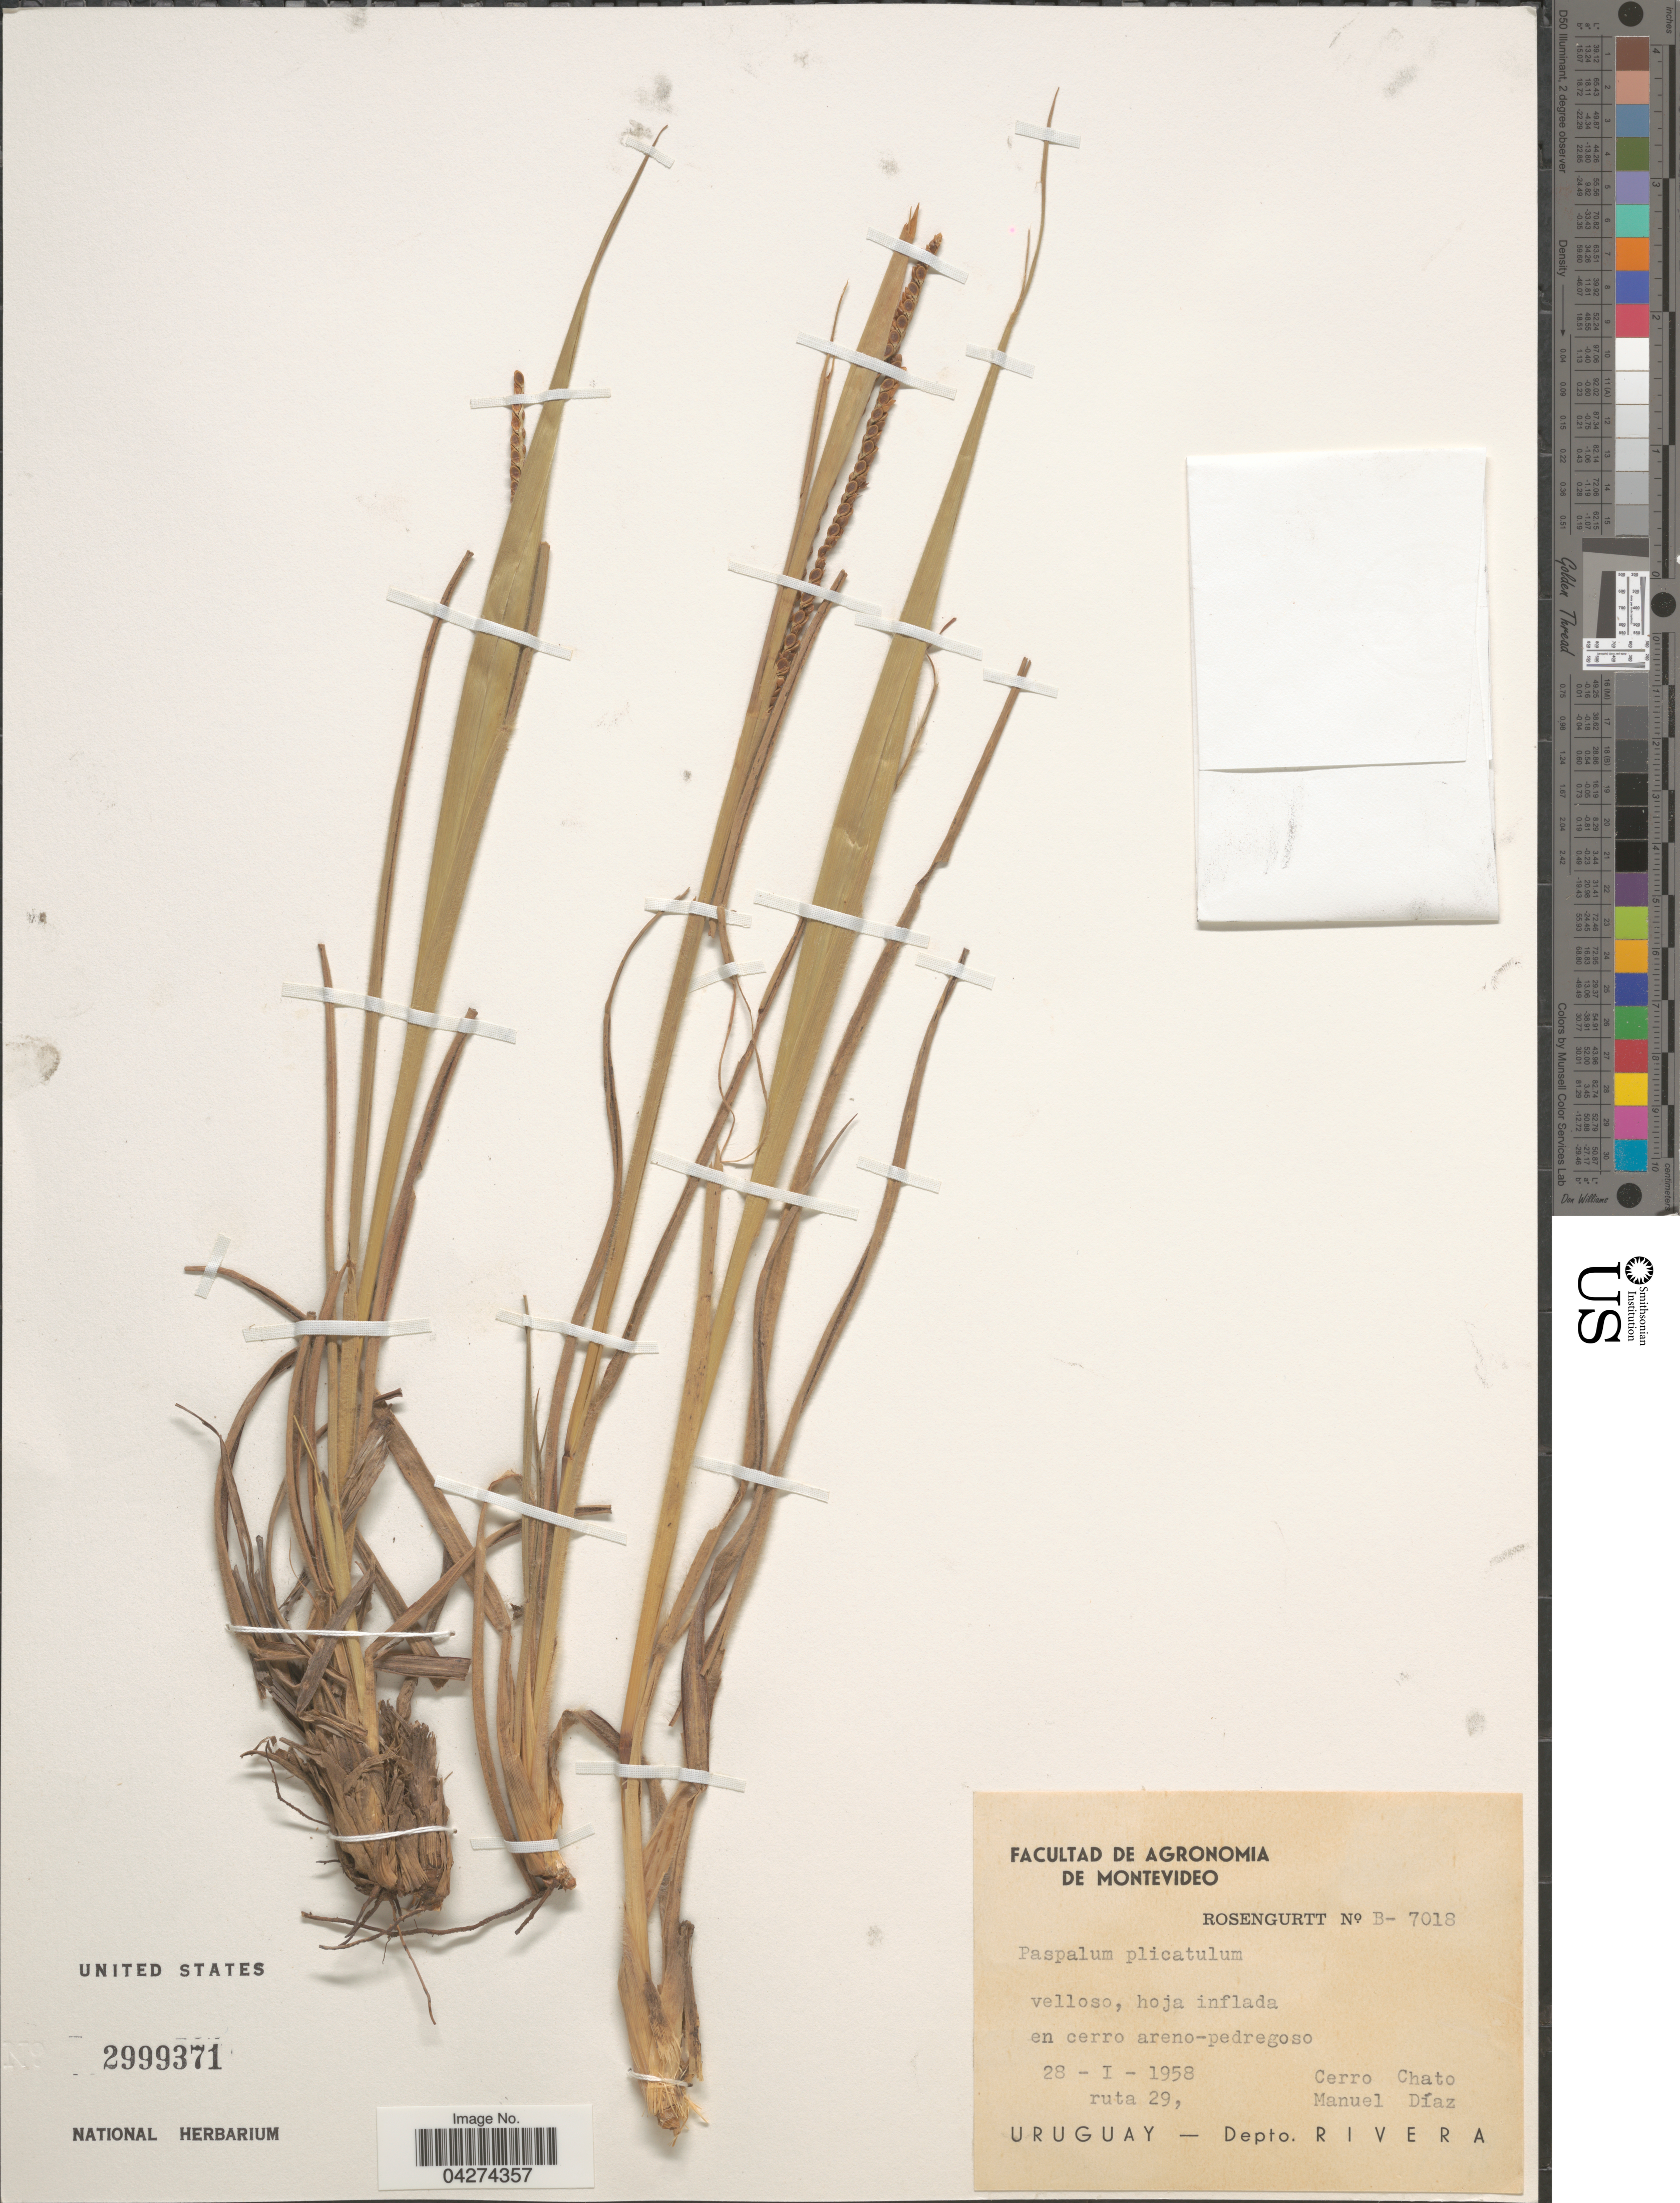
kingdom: Plantae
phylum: Tracheophyta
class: Liliopsida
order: Poales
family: Poaceae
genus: Paspalum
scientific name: Paspalum plicatulum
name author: Michx.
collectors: Rosengurtt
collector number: B-7018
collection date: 1958-01-28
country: Uruguay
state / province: Rivera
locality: Cerro Chato ruta 29, Manuel Díaz. Depto. Rivera.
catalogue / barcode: US 2999371